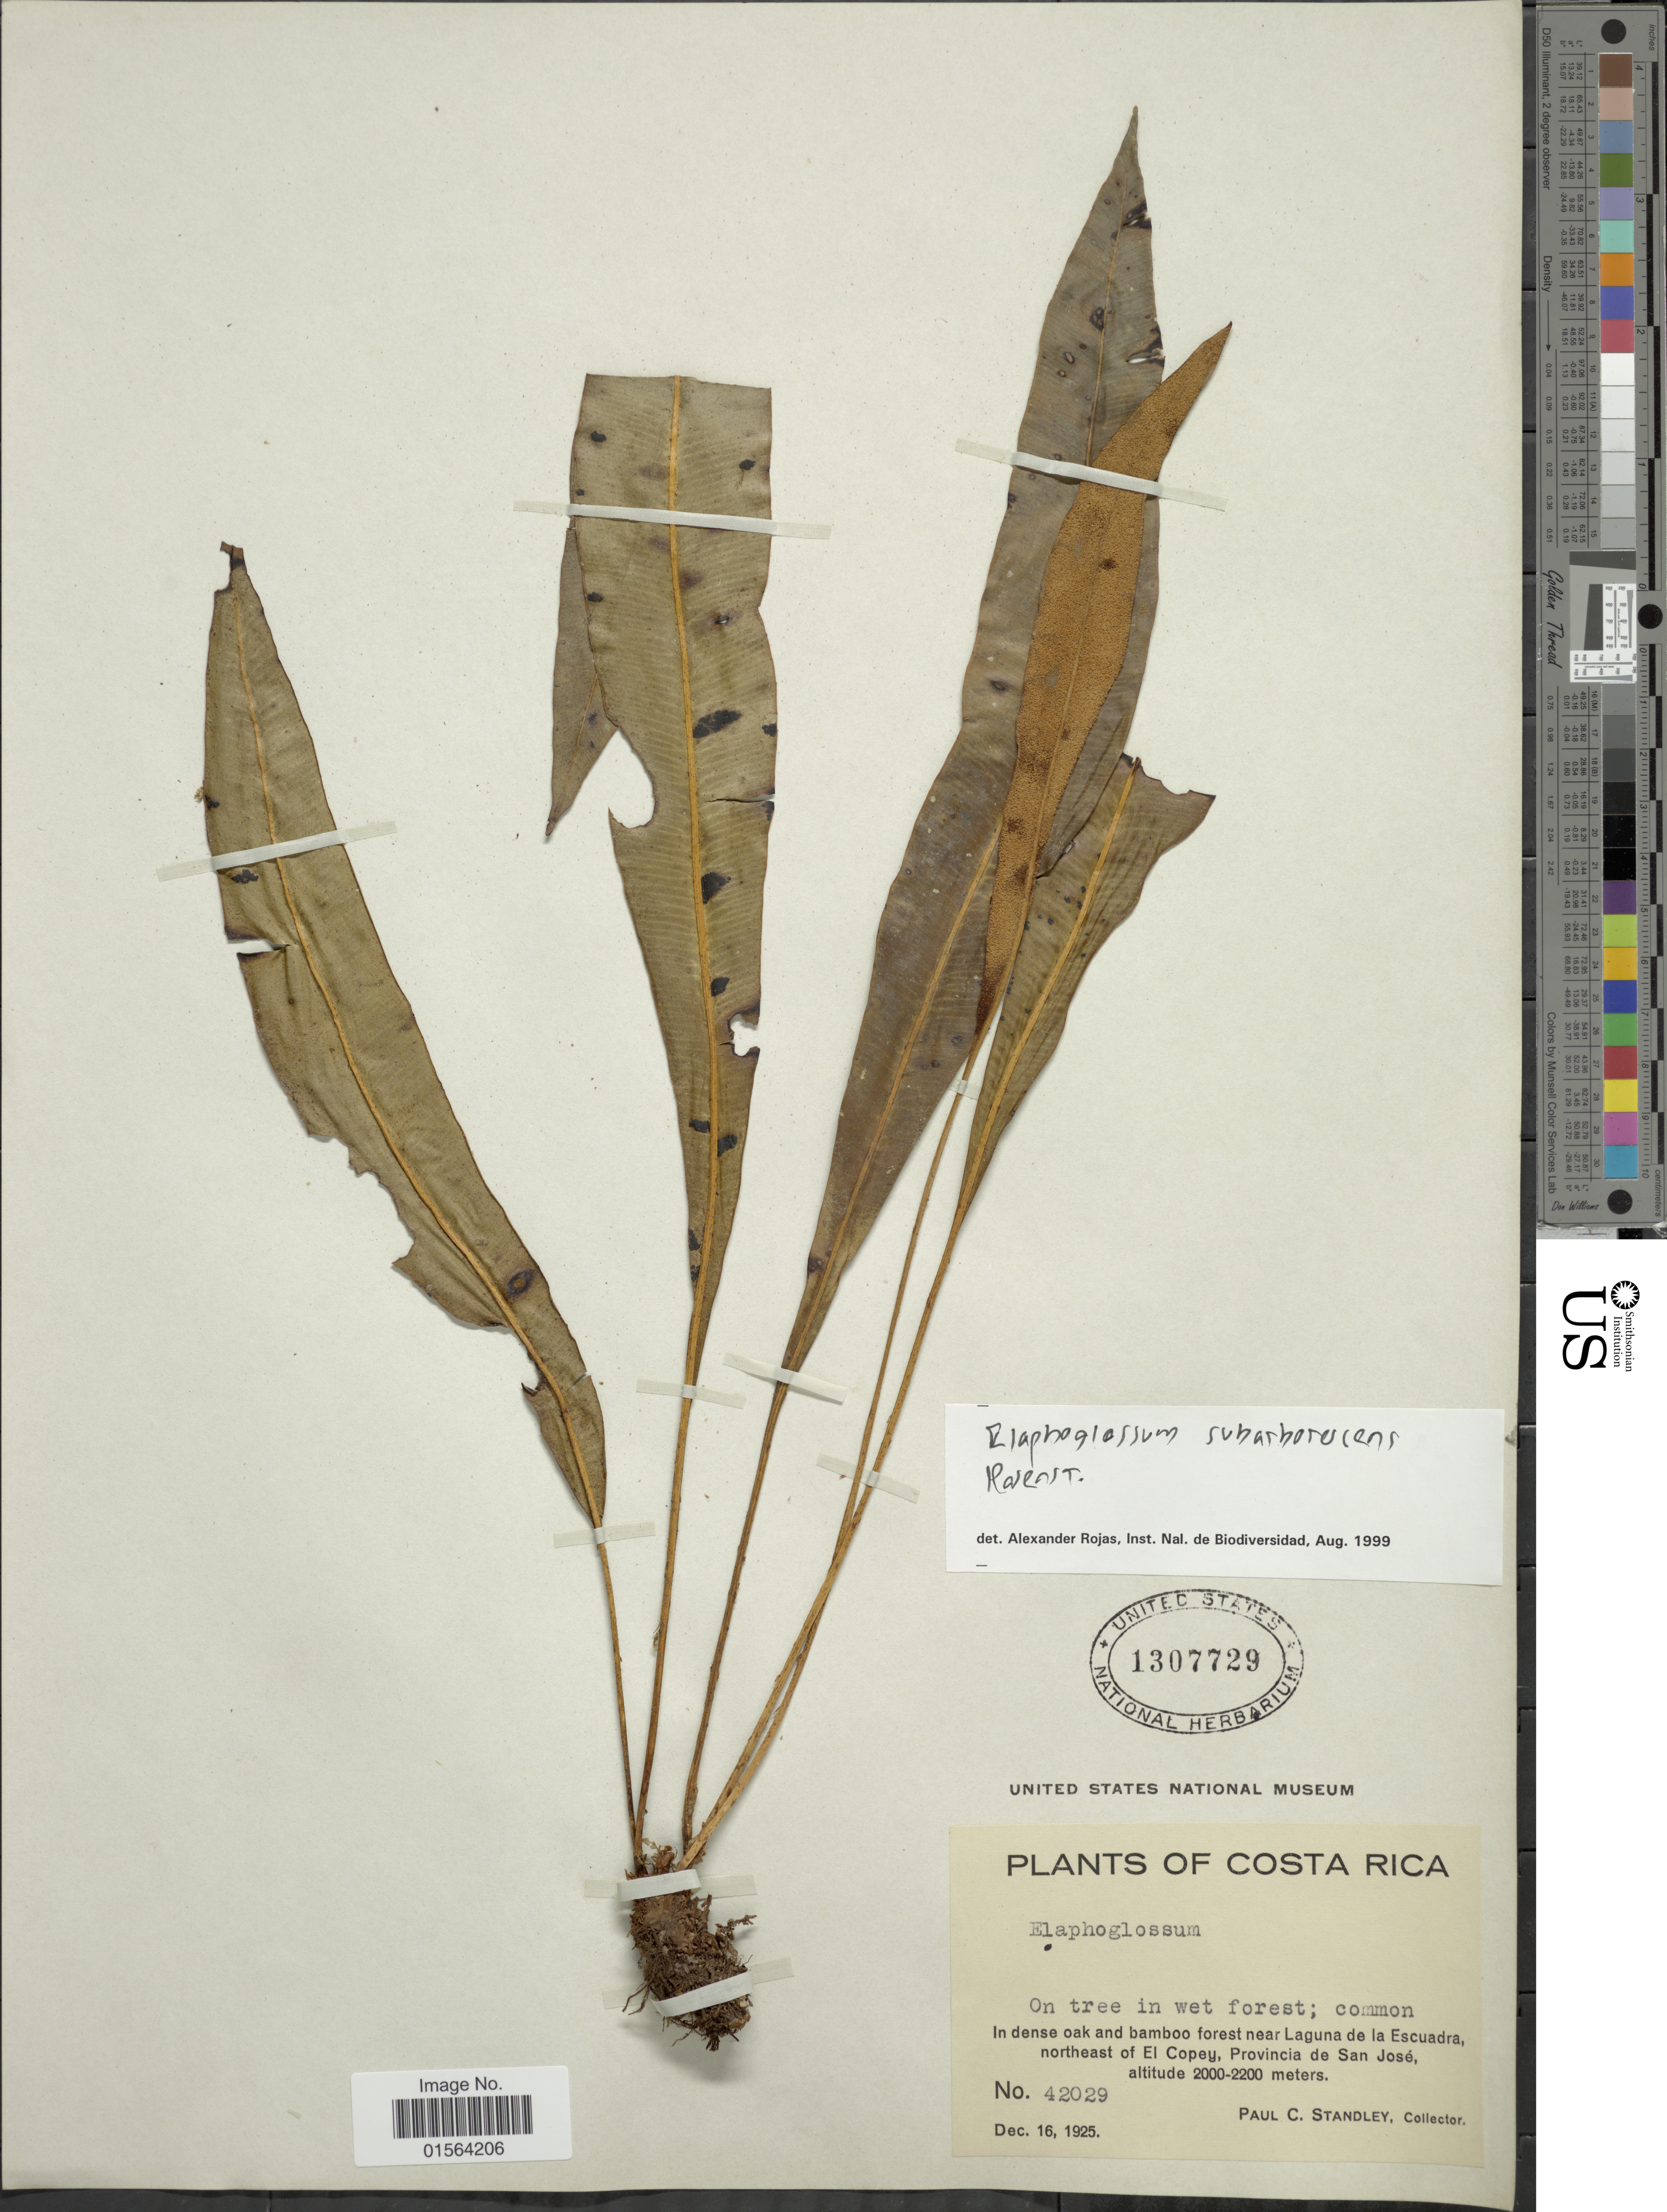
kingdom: Plantae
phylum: Tracheophyta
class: Polypodiopsida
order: Polypodiales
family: Dryopteridaceae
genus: Elaphoglossum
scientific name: Elaphoglossum latifolium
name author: (Sw.) J. Sm.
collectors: P. C. Standley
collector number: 42029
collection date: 1925-12-16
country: Costa Rica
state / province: San José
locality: Near Laguna de la Escudra, northeast of El Copey, Provincia de San Jose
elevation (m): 2000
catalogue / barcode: US 1307729